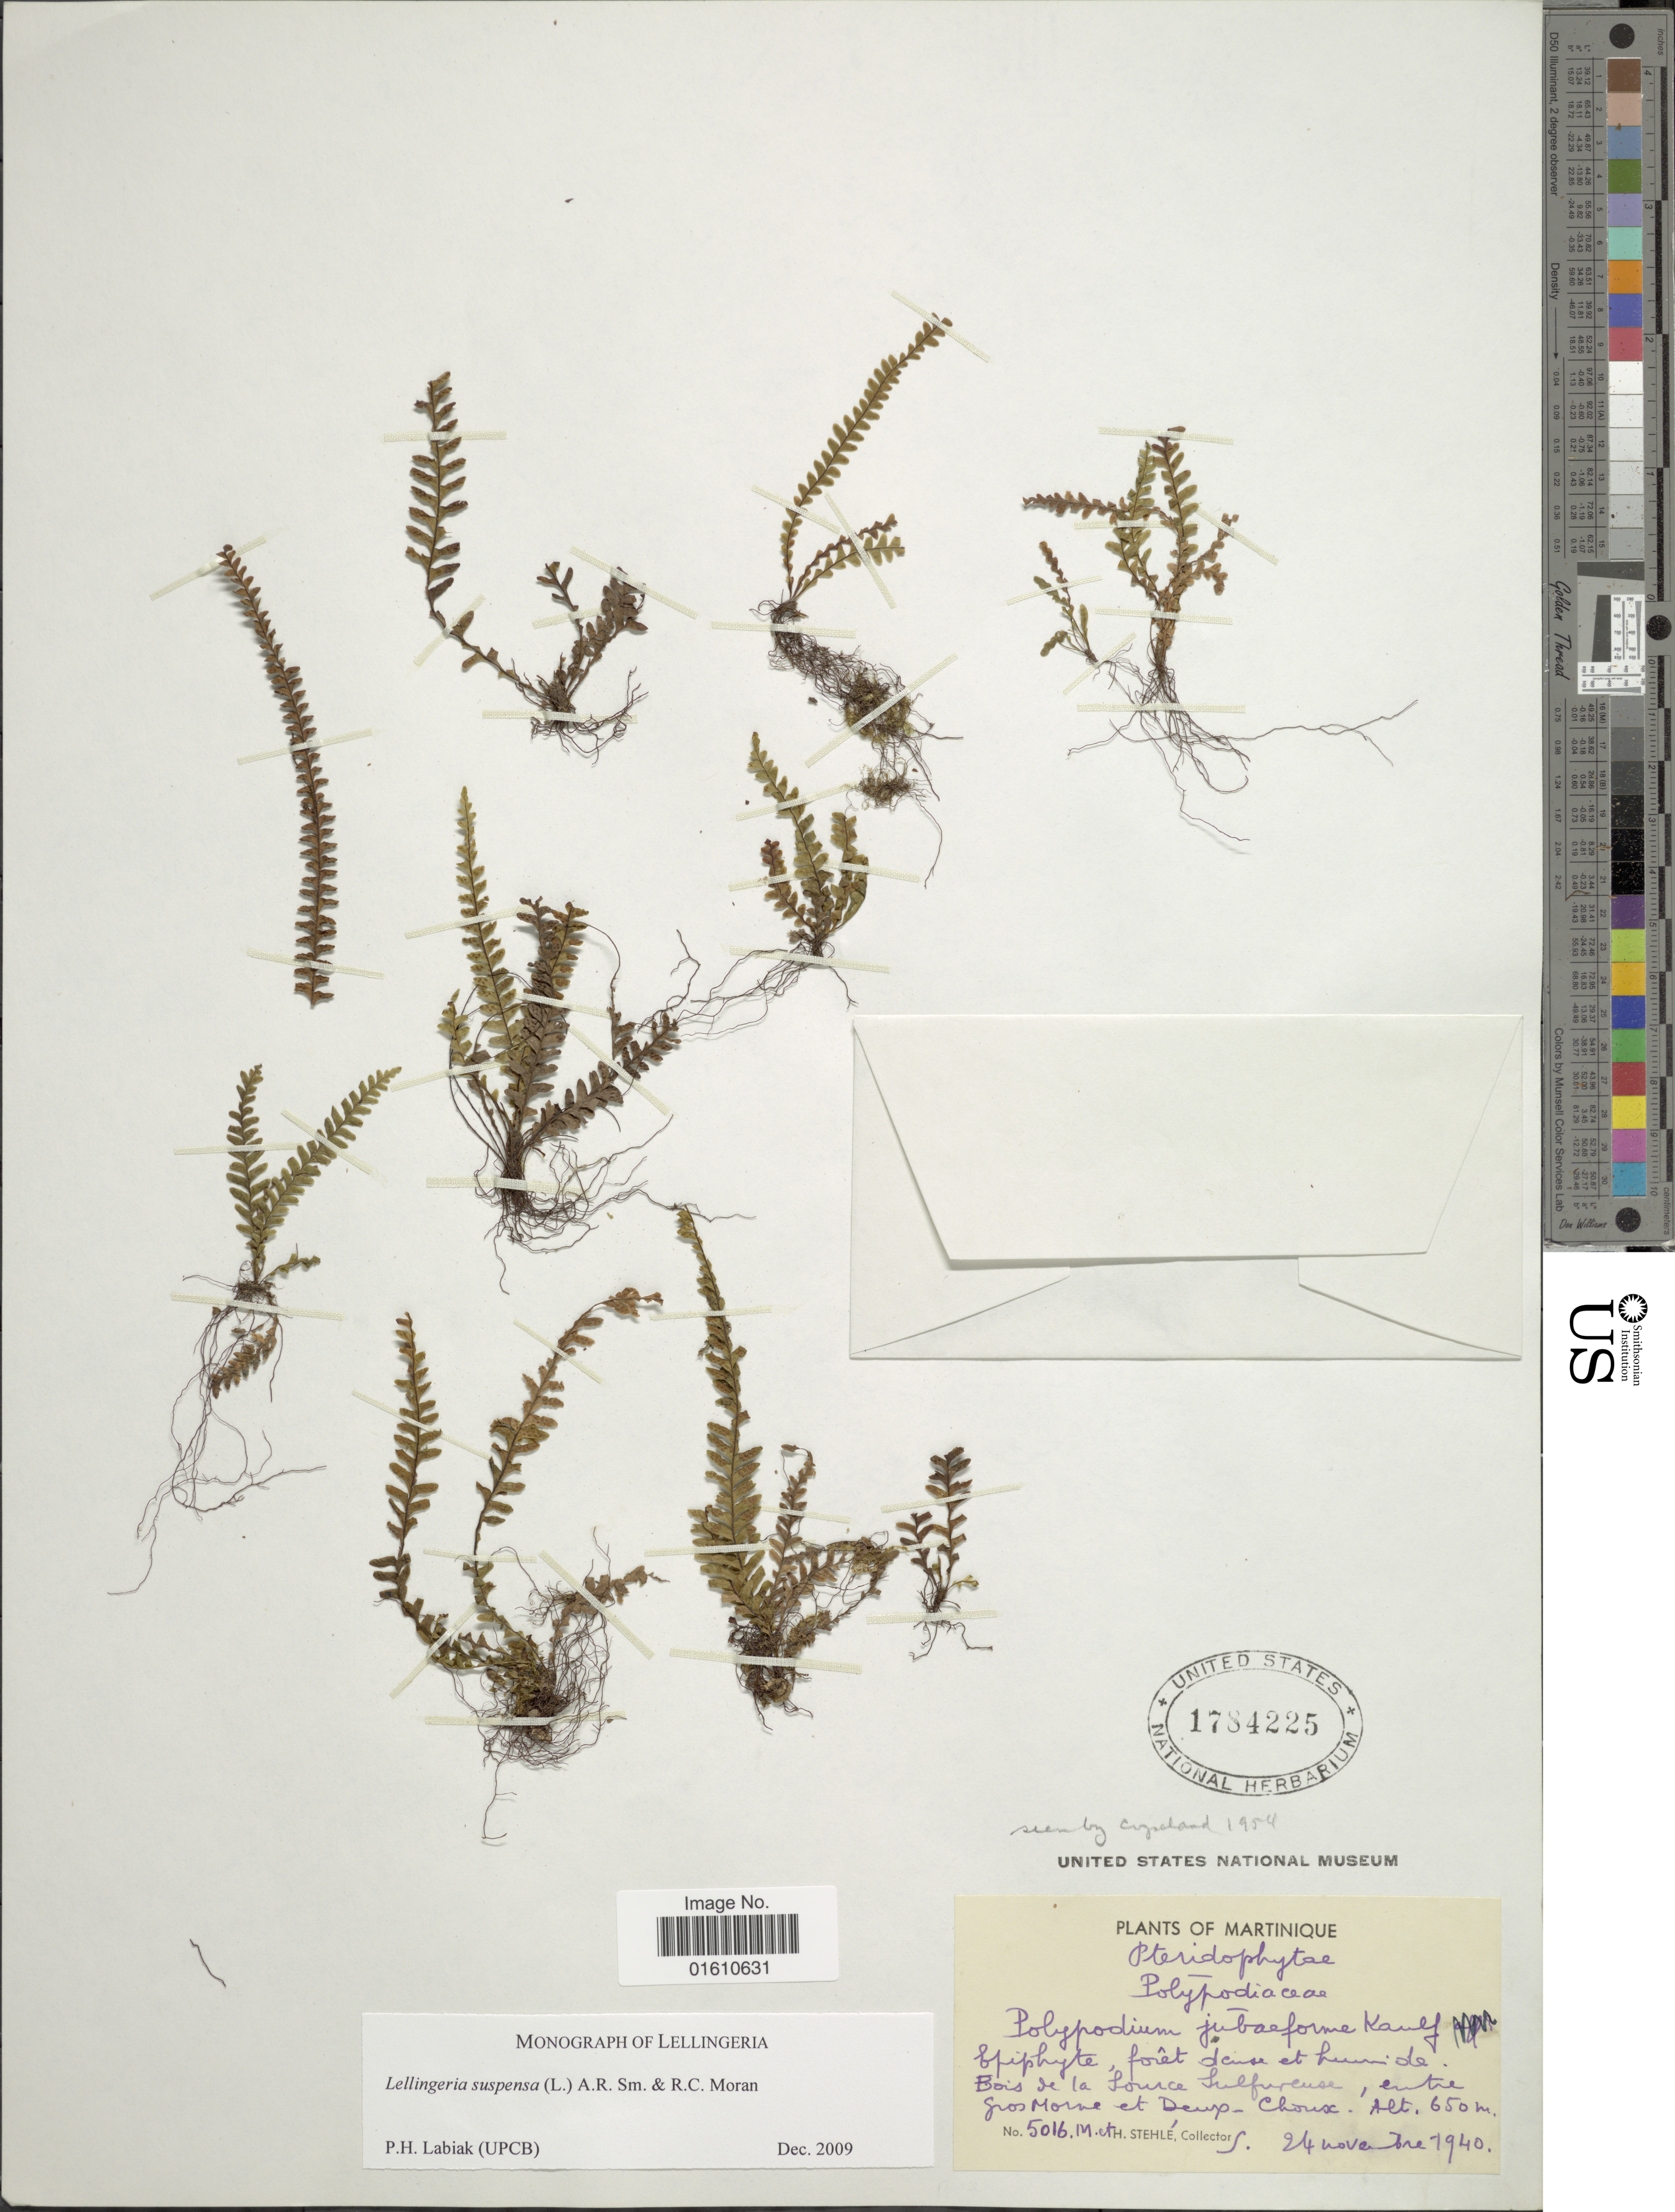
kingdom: Plantae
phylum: Tracheophyta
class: Polypodiopsida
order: Polypodiales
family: Polypodiaceae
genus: Lellingeria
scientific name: Lellingeria suspensa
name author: (L.) A.R. Sm. & R.C. Moran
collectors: M. Stehlé & H. Stehlé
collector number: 5016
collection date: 1940-11-24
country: Martinique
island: Martinique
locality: Forêt dense et humide, Bois de la Source Sulfureuse, entre Gros Morne et Deux- Choux.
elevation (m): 650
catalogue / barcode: US 1784225